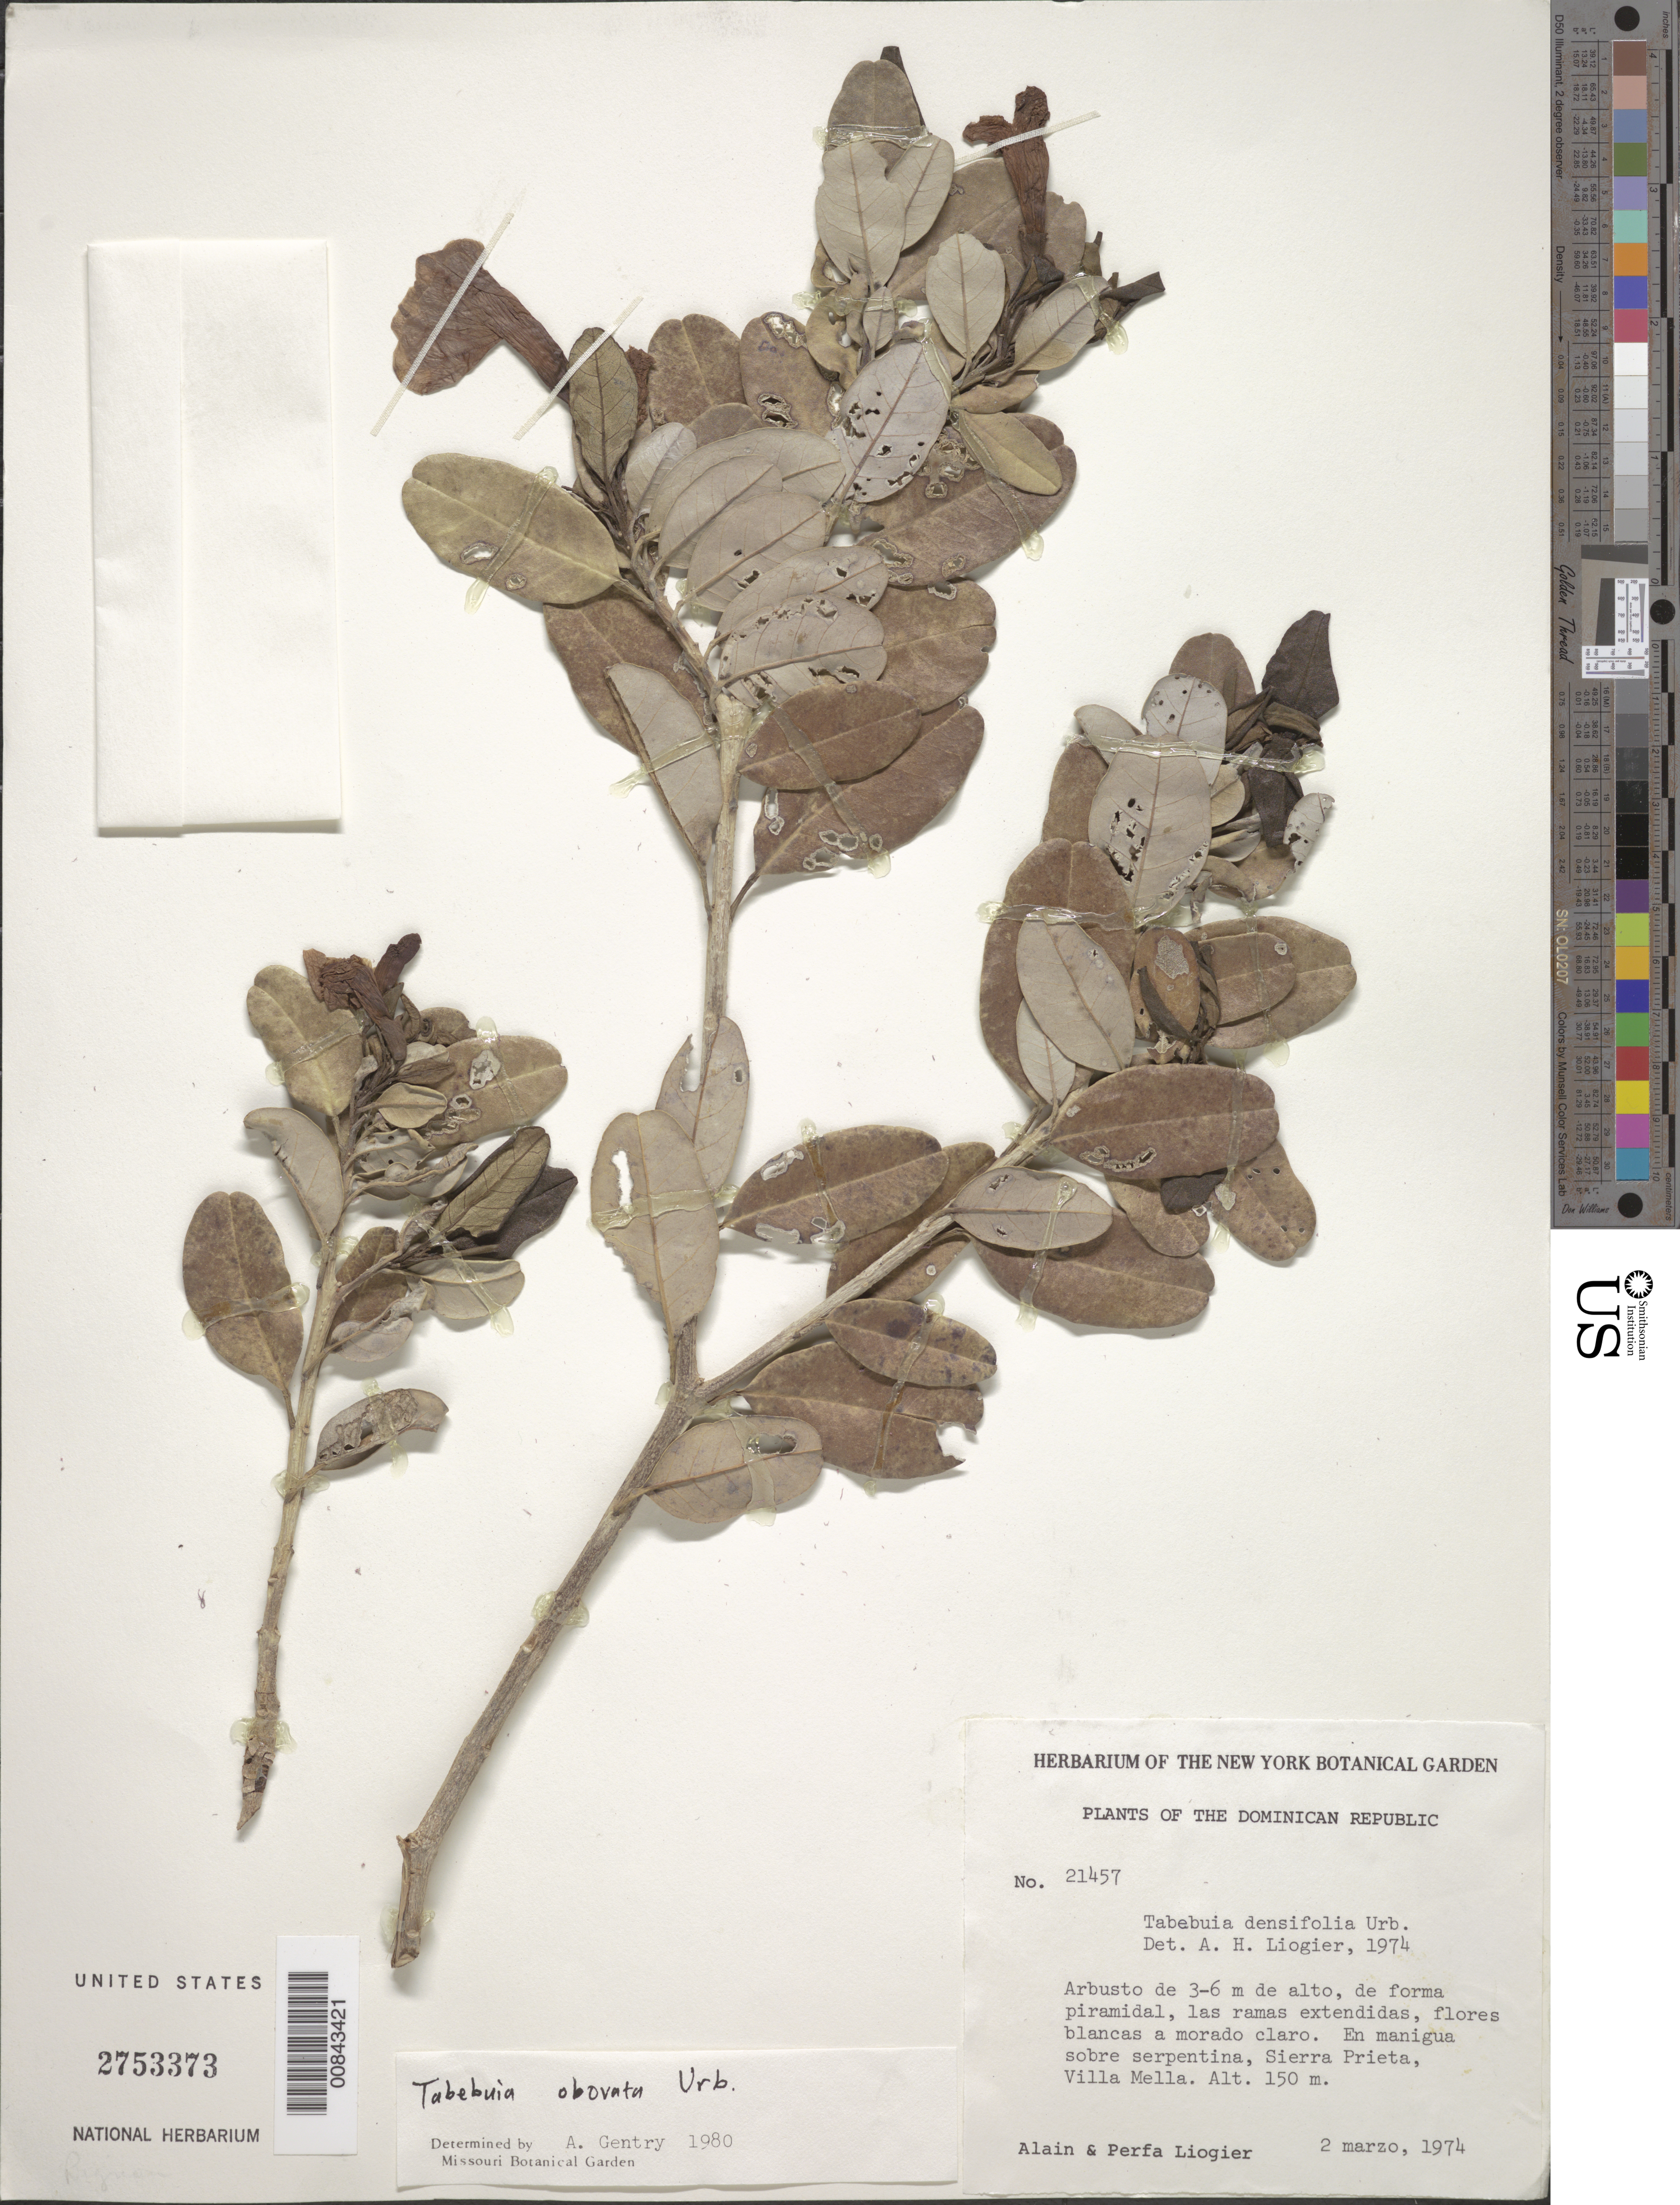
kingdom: Plantae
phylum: Tracheophyta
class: Magnoliopsida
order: Lamiales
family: Bignoniaceae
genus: Tabebuia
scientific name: Tabebuia obovata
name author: Urb.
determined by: Gentry, A. H.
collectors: A. H. Liogier & M. P. Liogier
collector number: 21457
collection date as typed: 02 Mar 1974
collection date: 1974-03-02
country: Dominican Republic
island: Hispaniola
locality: Sierra Prieta, Villa Mella.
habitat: En manigua sobre serpentina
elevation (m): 150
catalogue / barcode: US 2753373